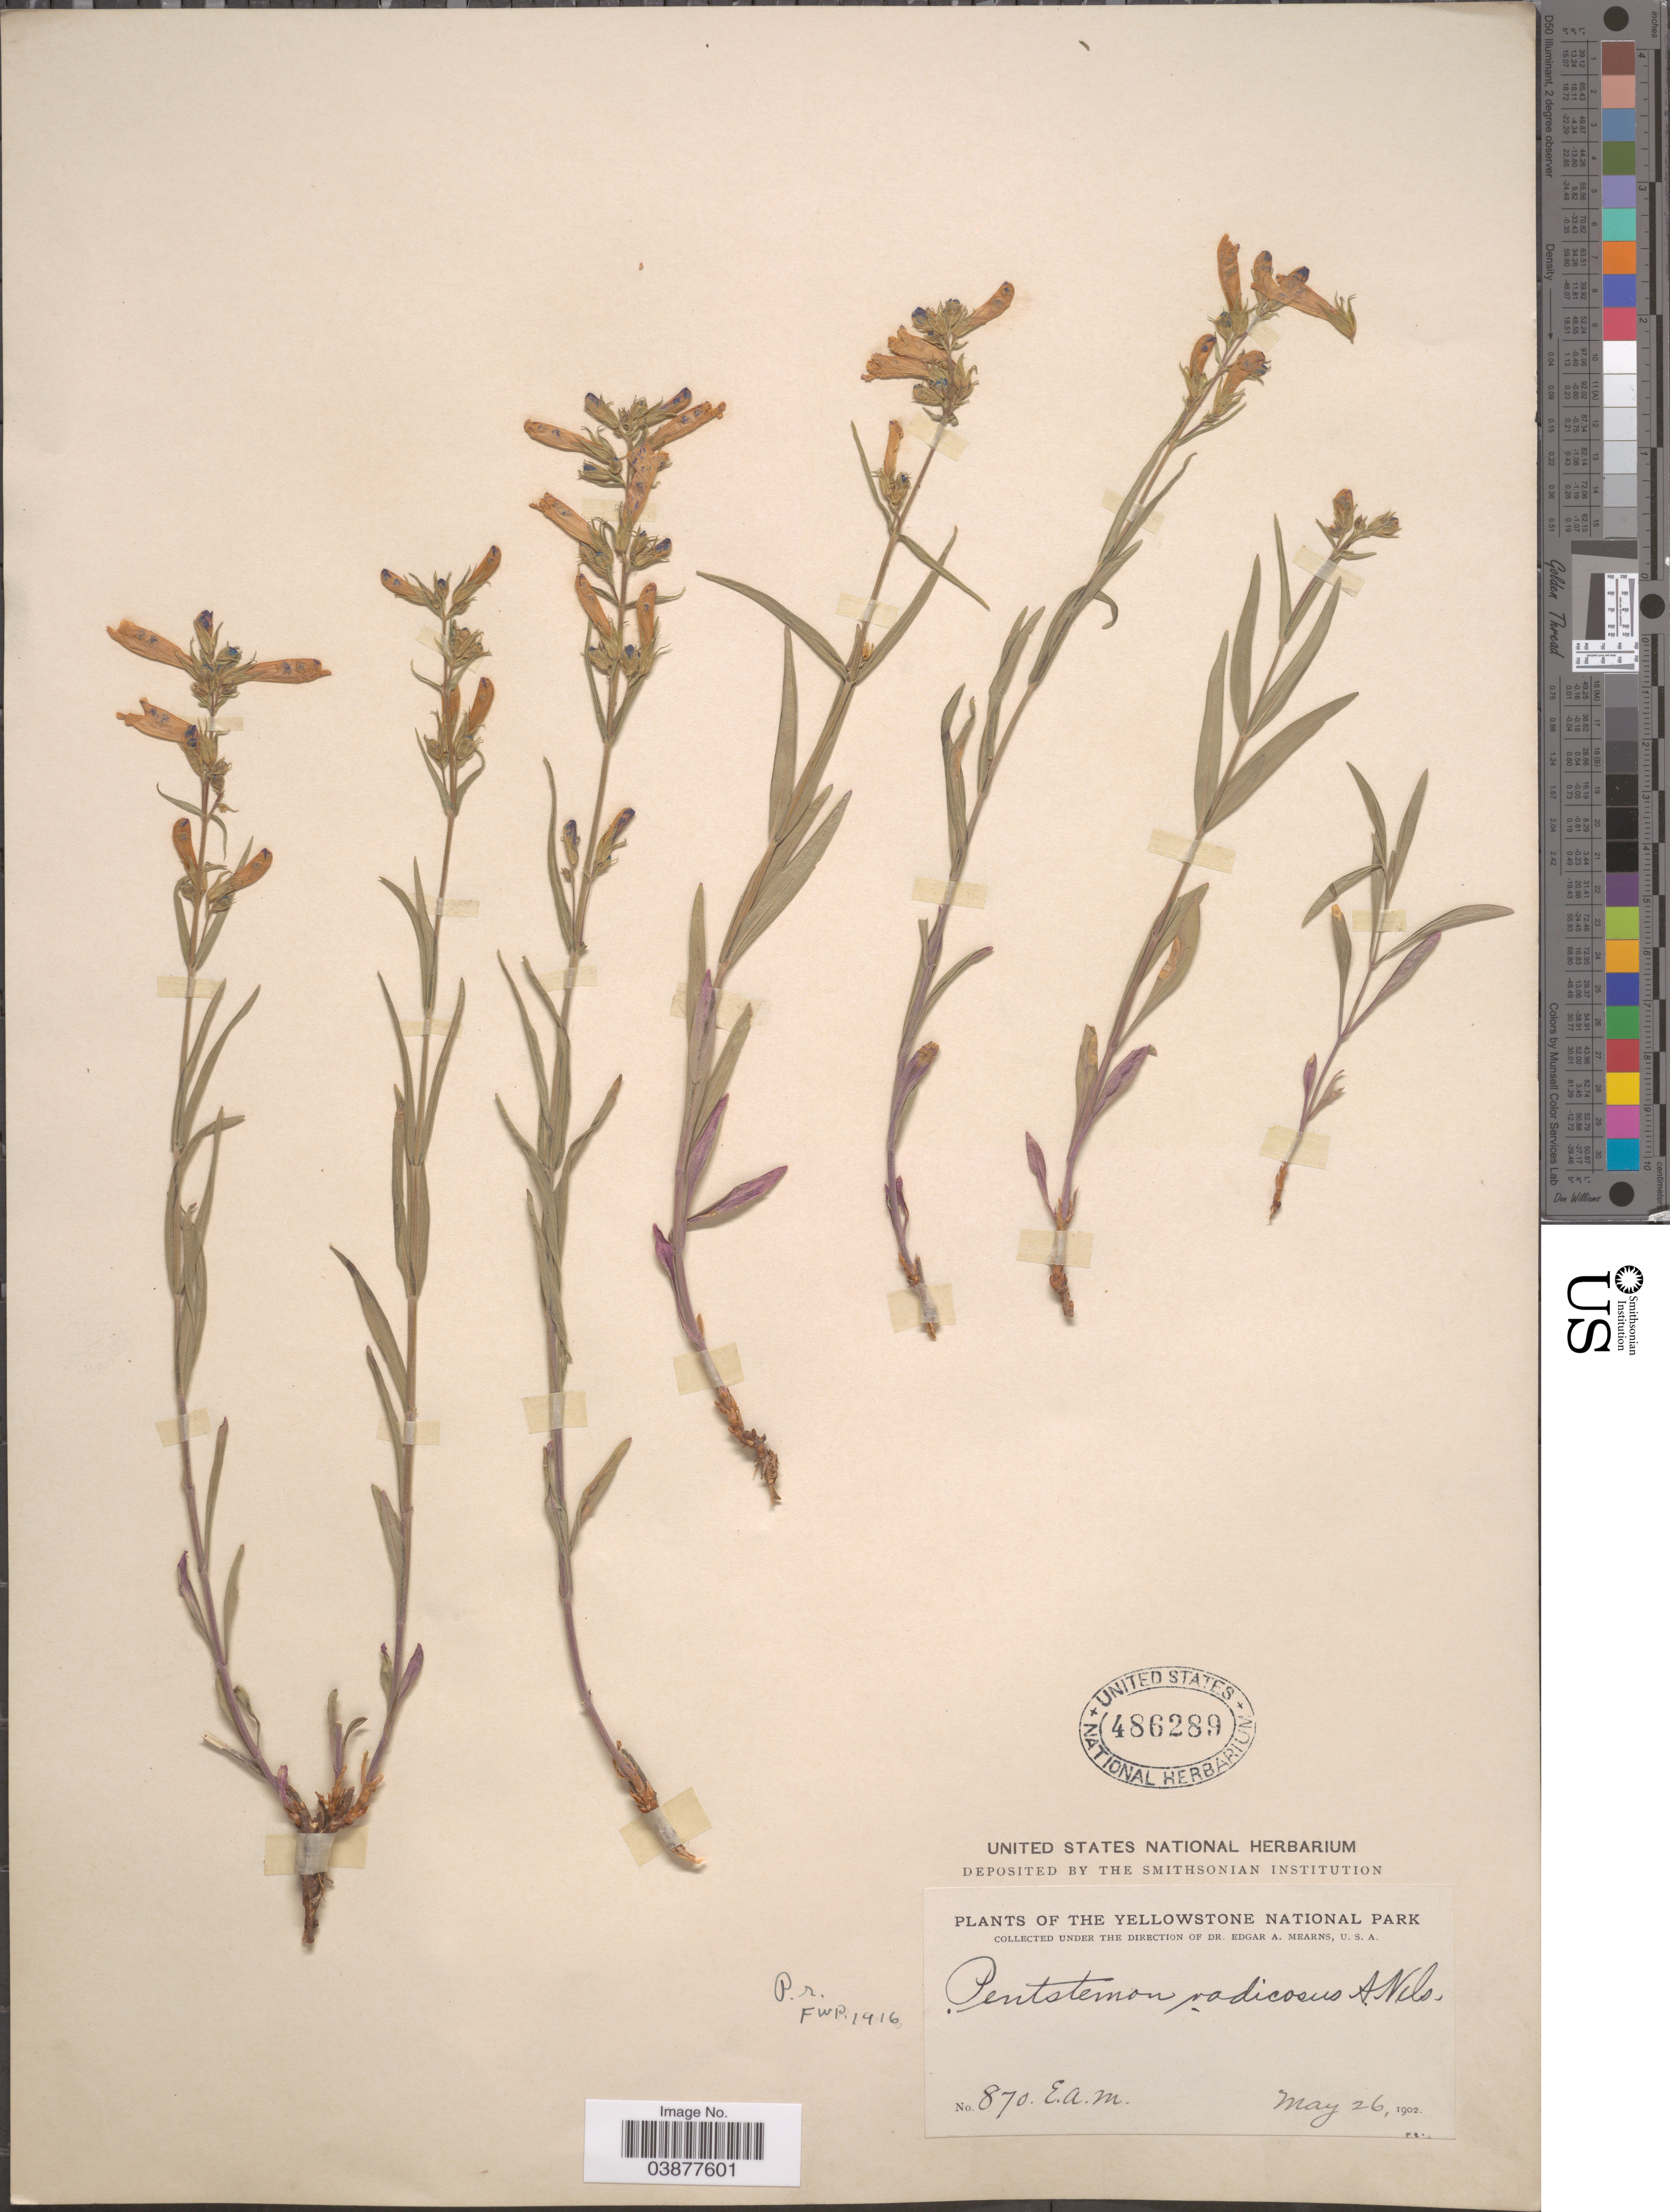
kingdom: Plantae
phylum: Tracheophyta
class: Magnoliopsida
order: Lamiales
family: Plantaginaceae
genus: Penstemon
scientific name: Penstemon radicosus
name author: A. Nelson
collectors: E. A. Mearns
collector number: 870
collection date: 1902-05-26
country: United States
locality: The Yellowstone National Park.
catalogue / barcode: US 486289